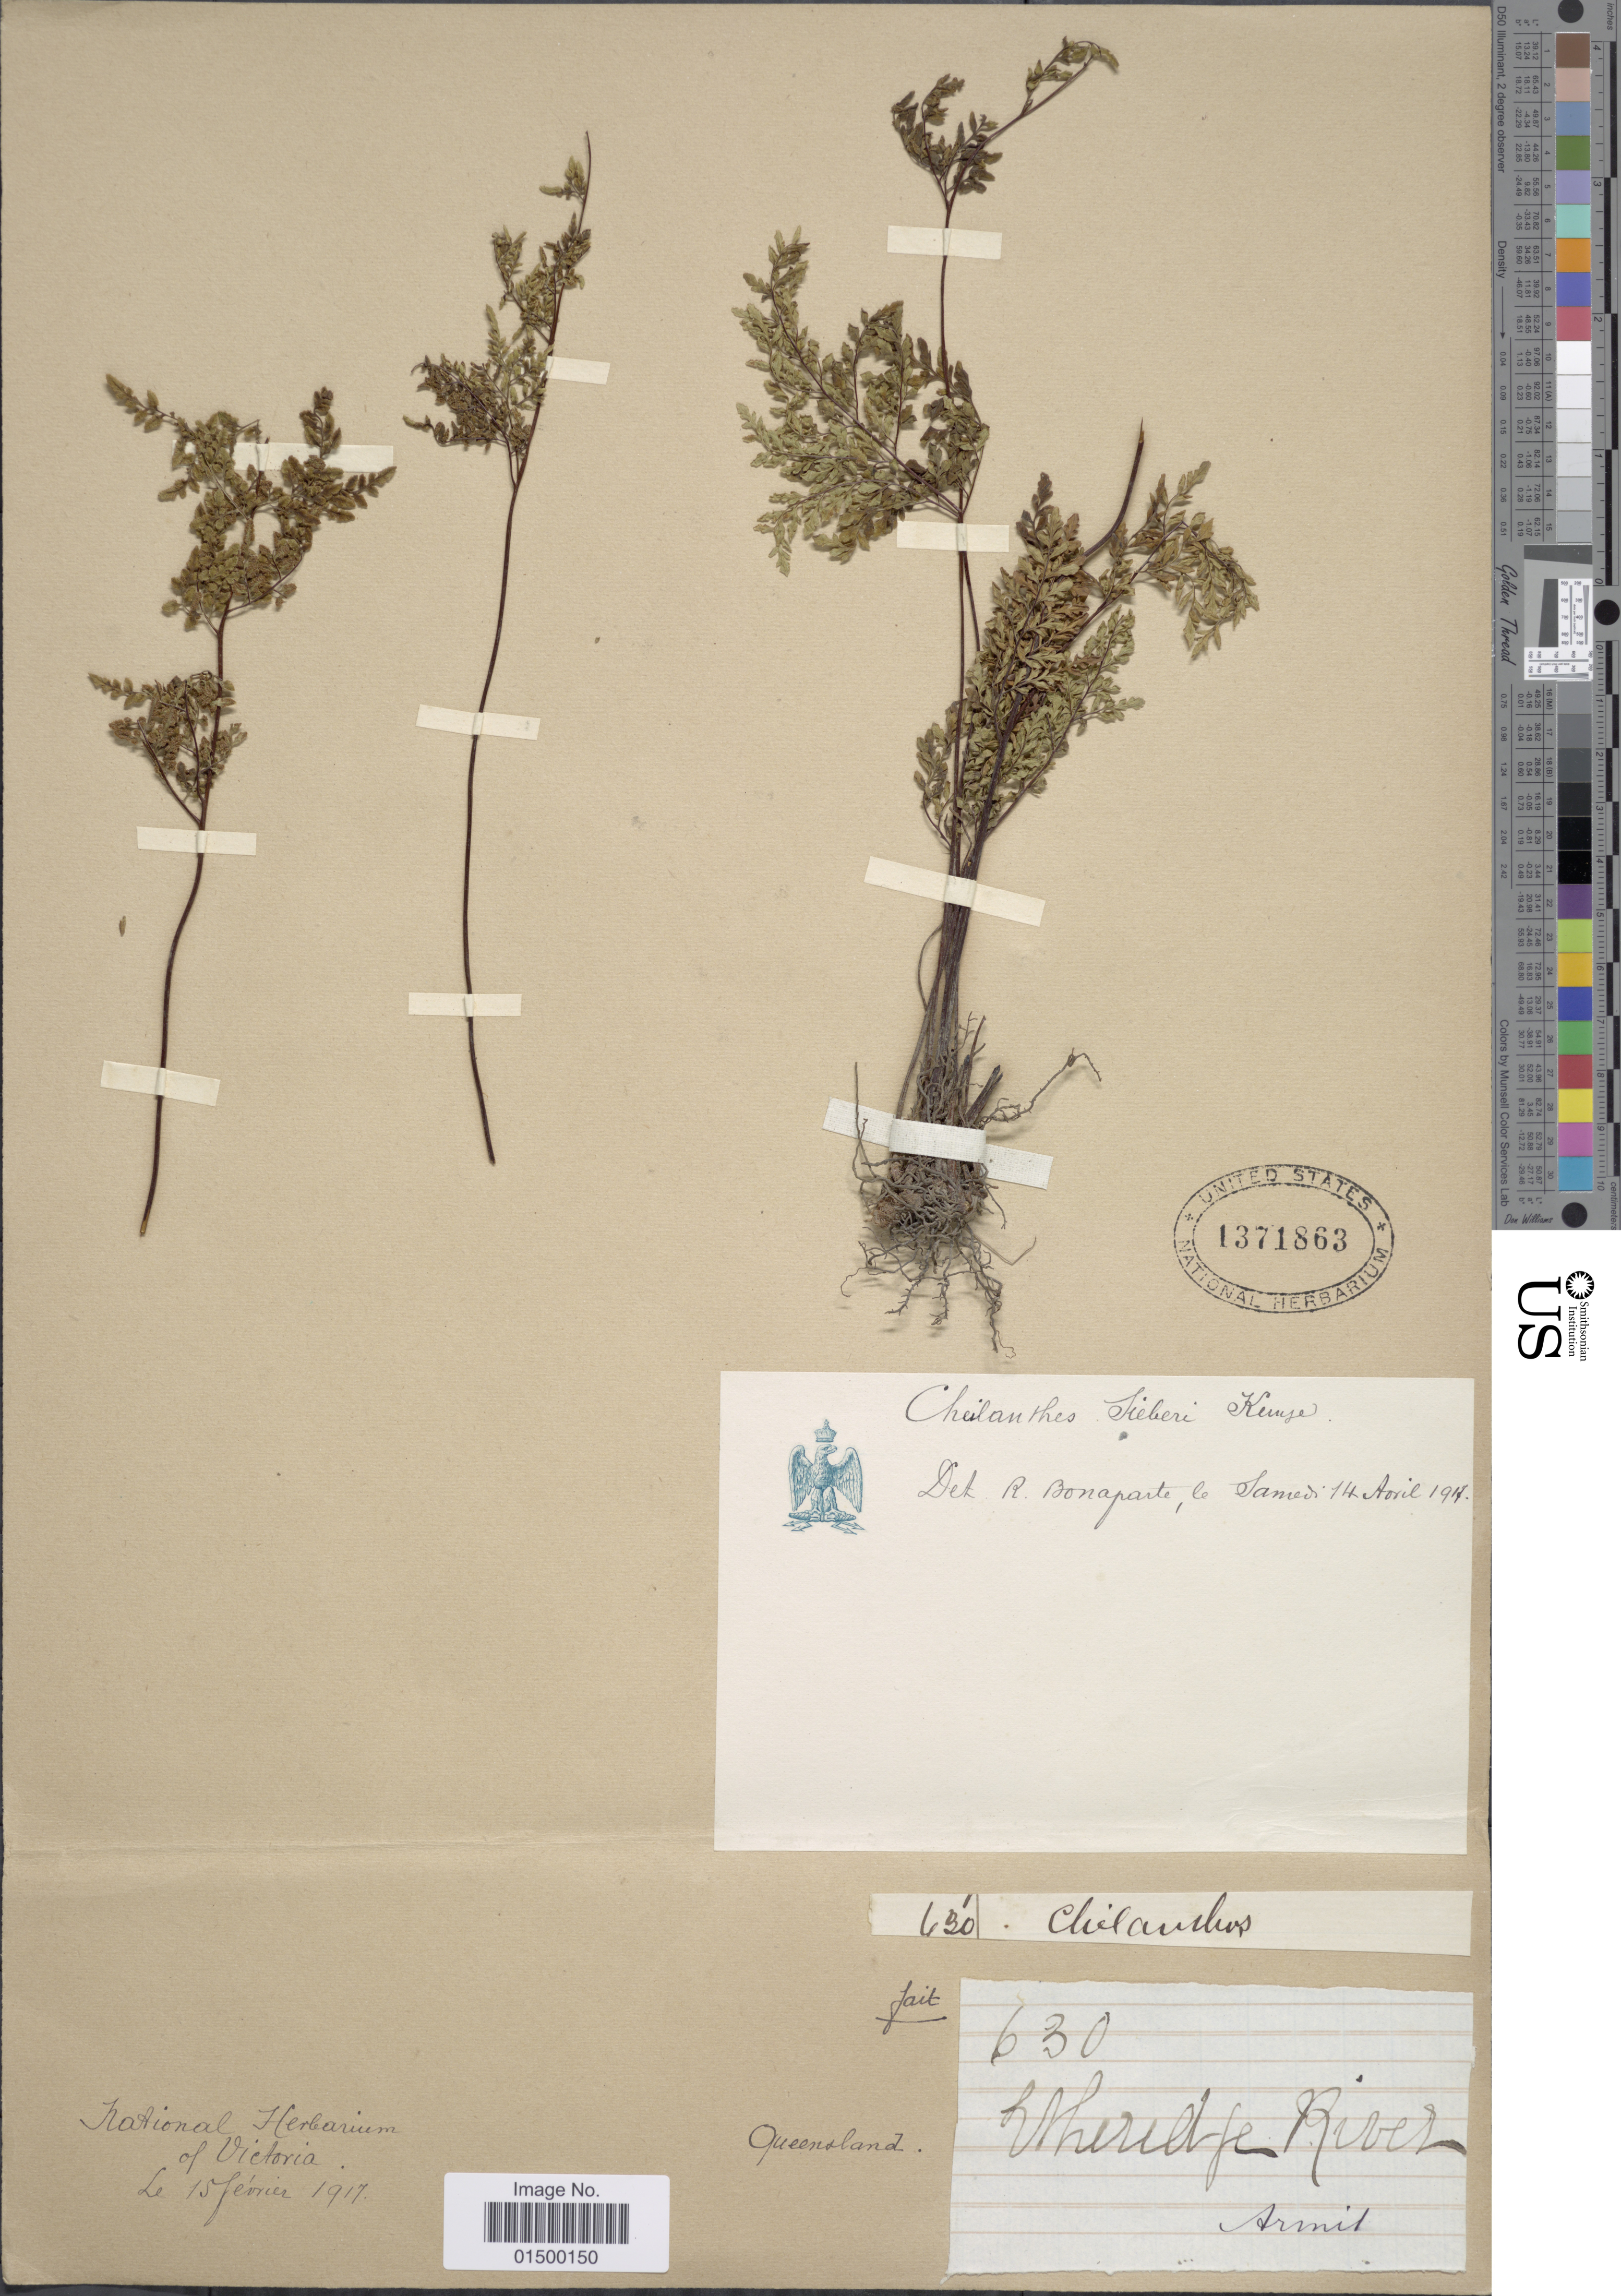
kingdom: Plantae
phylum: Tracheophyta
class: Polypodiopsida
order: Polypodiales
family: Pteridaceae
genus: Cheilanthes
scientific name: Cheilanthes sieberi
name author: Kunze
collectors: Armit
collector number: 630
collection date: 1917-02-15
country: Australia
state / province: Queensland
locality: Queensland.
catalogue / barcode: US 1371863